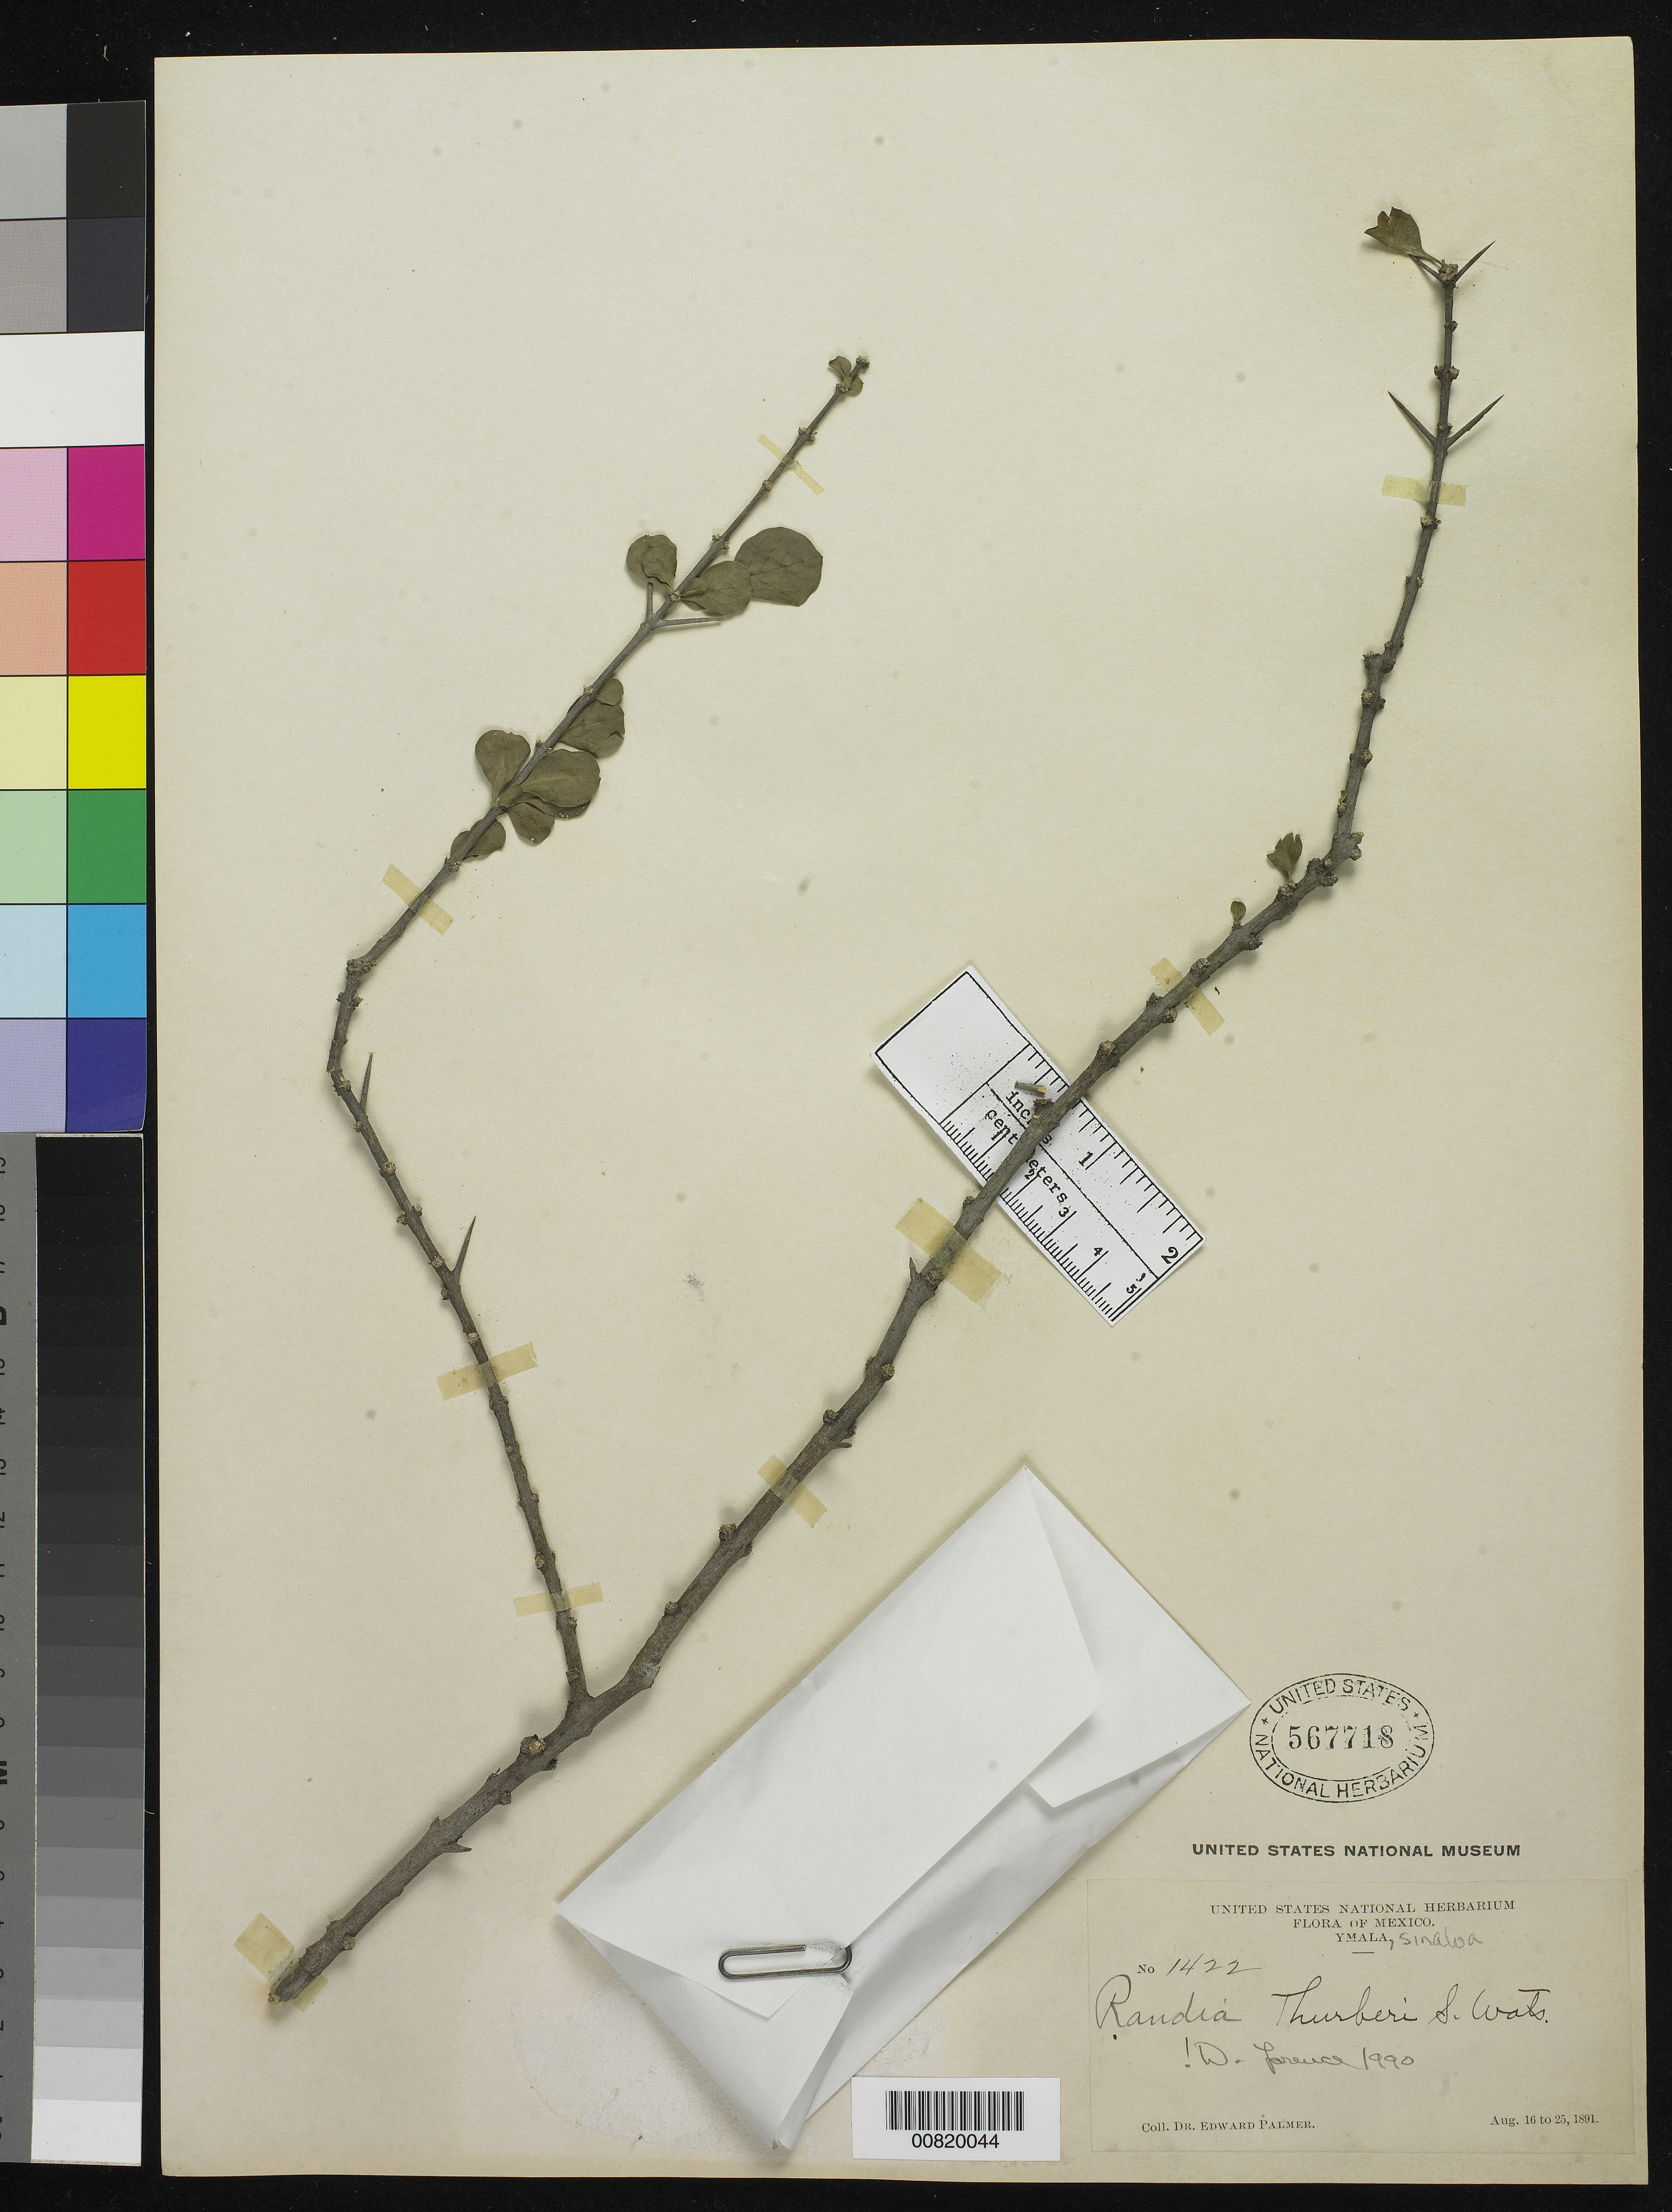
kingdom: Plantae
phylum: Tracheophyta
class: Magnoliopsida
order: Gentianales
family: Rubiaceae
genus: Randia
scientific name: Randia thurberi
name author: S. Watson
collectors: E. Palmer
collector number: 1422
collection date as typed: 16 Aug 1891 to 25 Aug 1891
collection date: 1891-08-16/1891-08-25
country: Mexico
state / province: Sinaloa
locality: Ymala, Sinaloa.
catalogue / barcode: US 567718